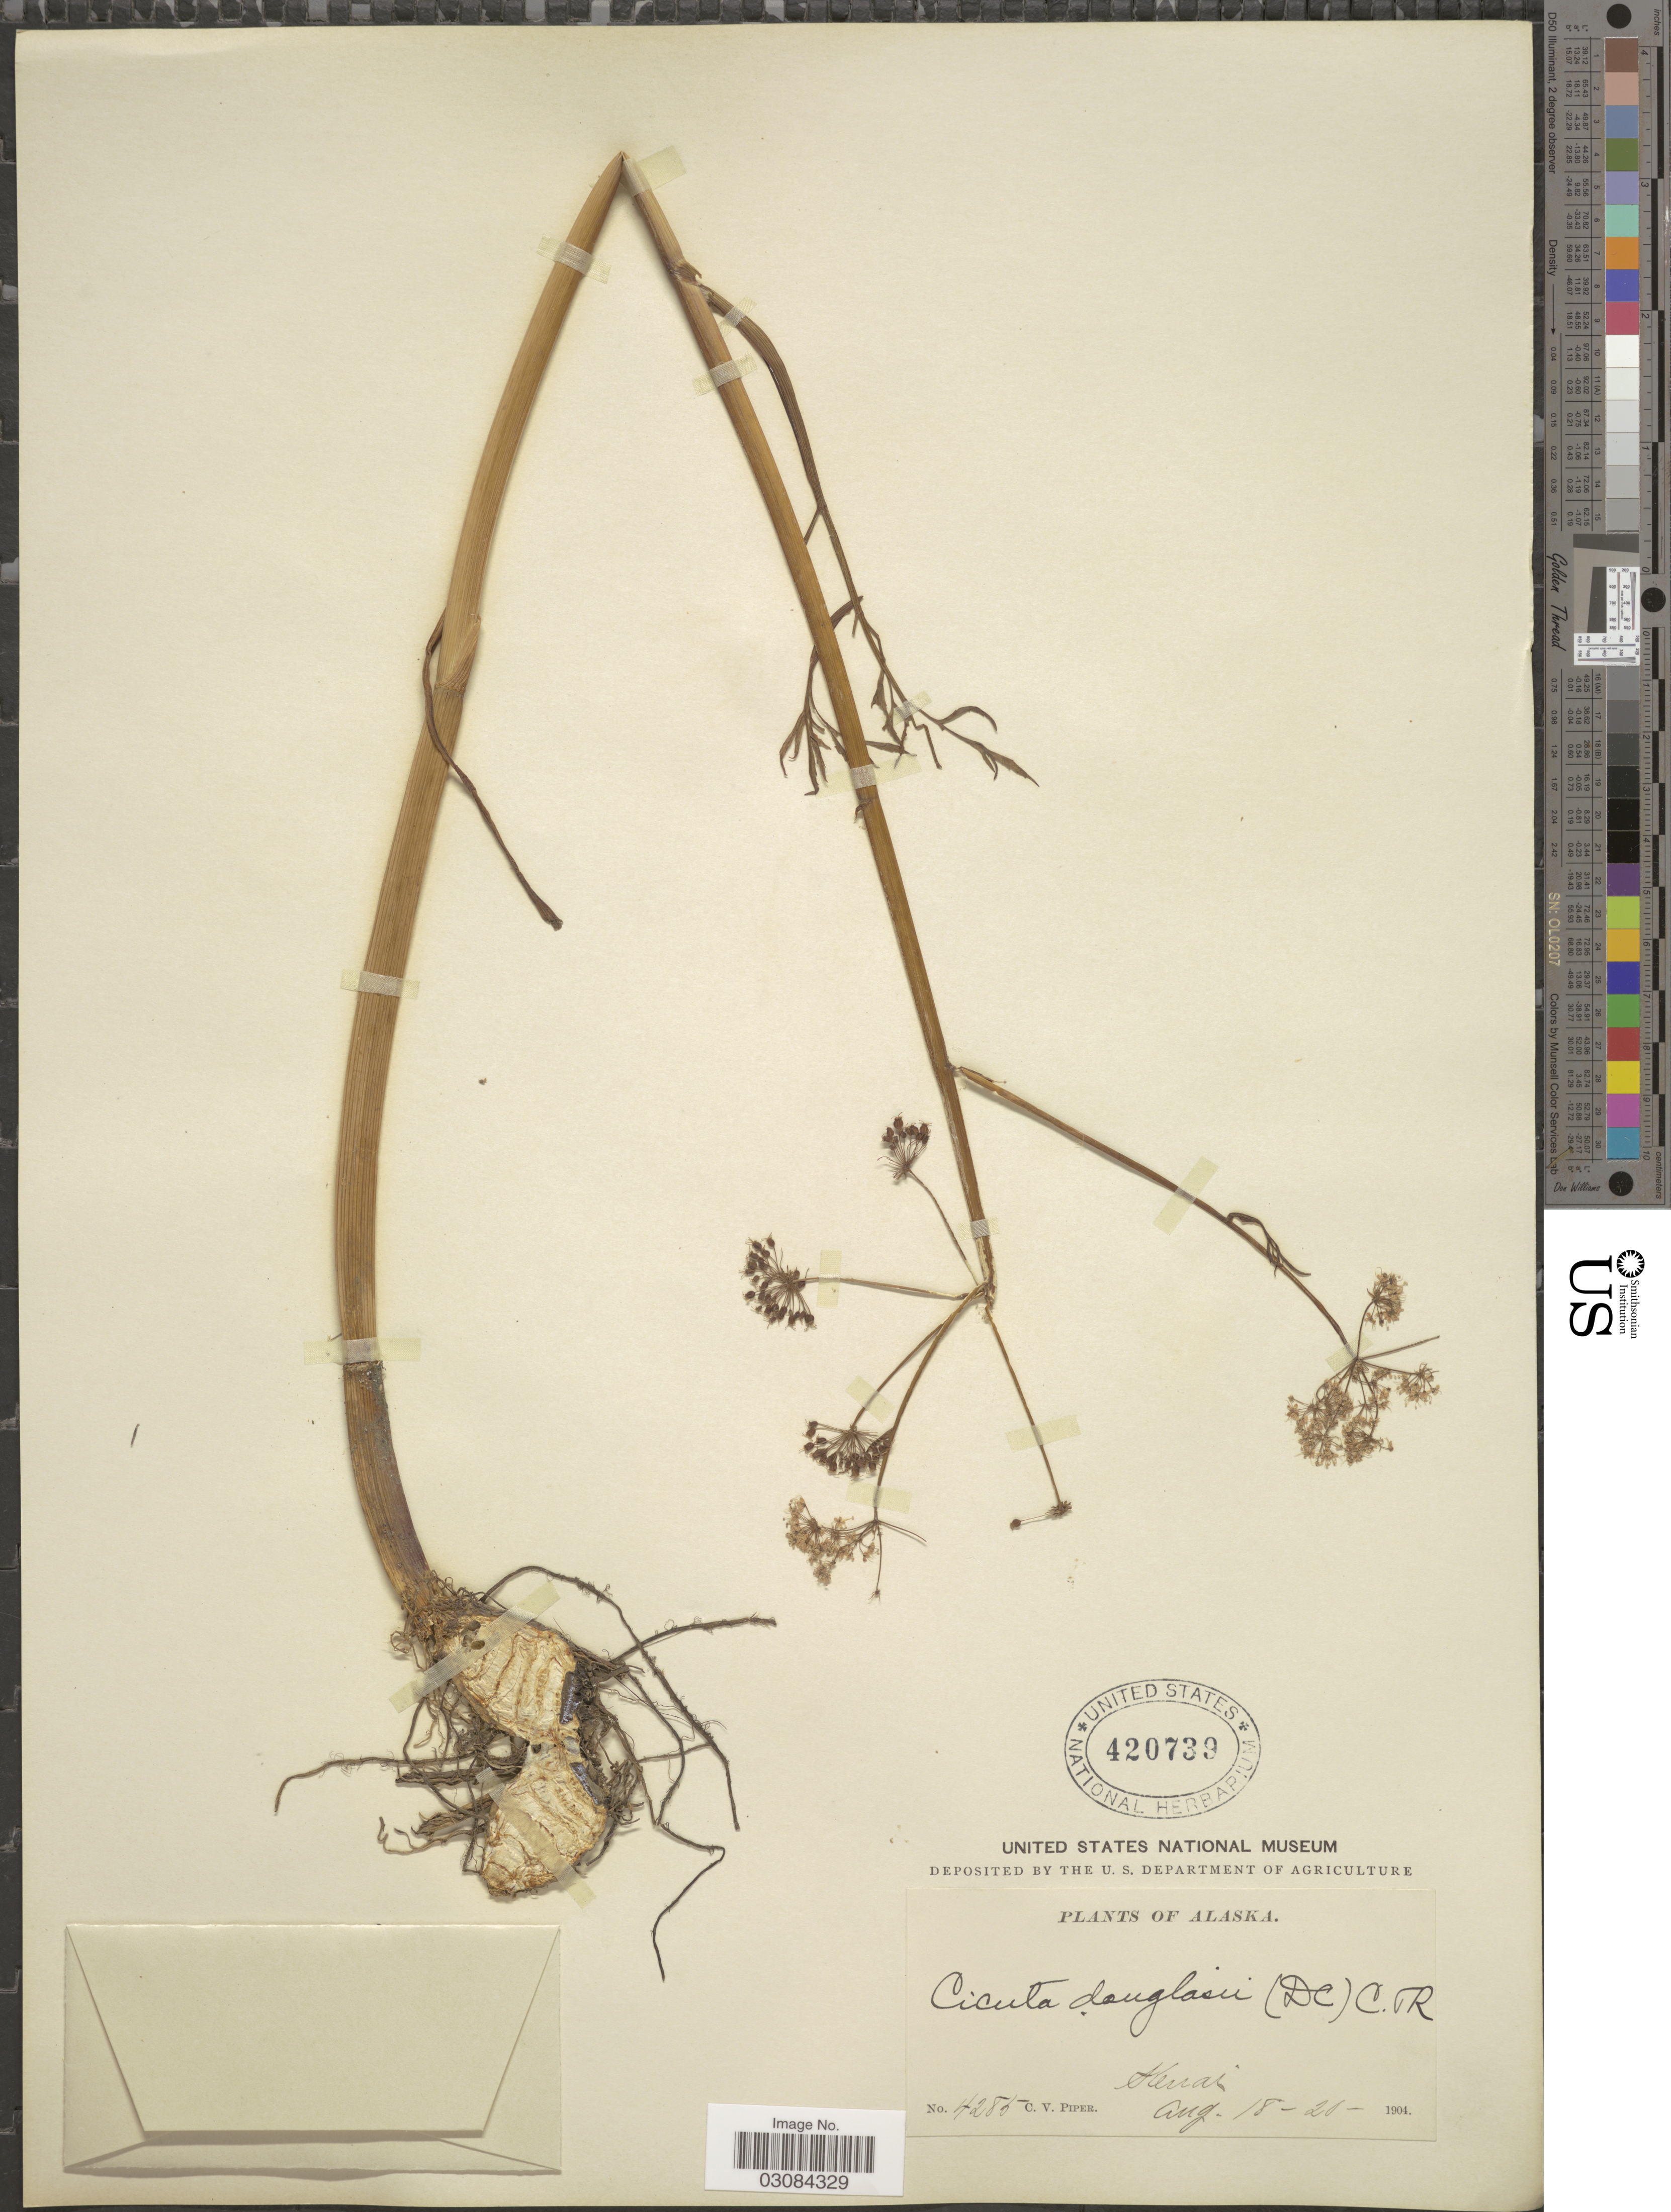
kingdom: Plantae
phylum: Tracheophyta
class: Magnoliopsida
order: Apiales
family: Apiaceae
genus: Cicuta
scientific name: Cicuta mackenzieana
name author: Raup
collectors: C. V. Piper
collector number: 4285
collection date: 1904-08-18/1904-08-20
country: United States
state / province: Alaska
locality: Kenai.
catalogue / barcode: US 420739